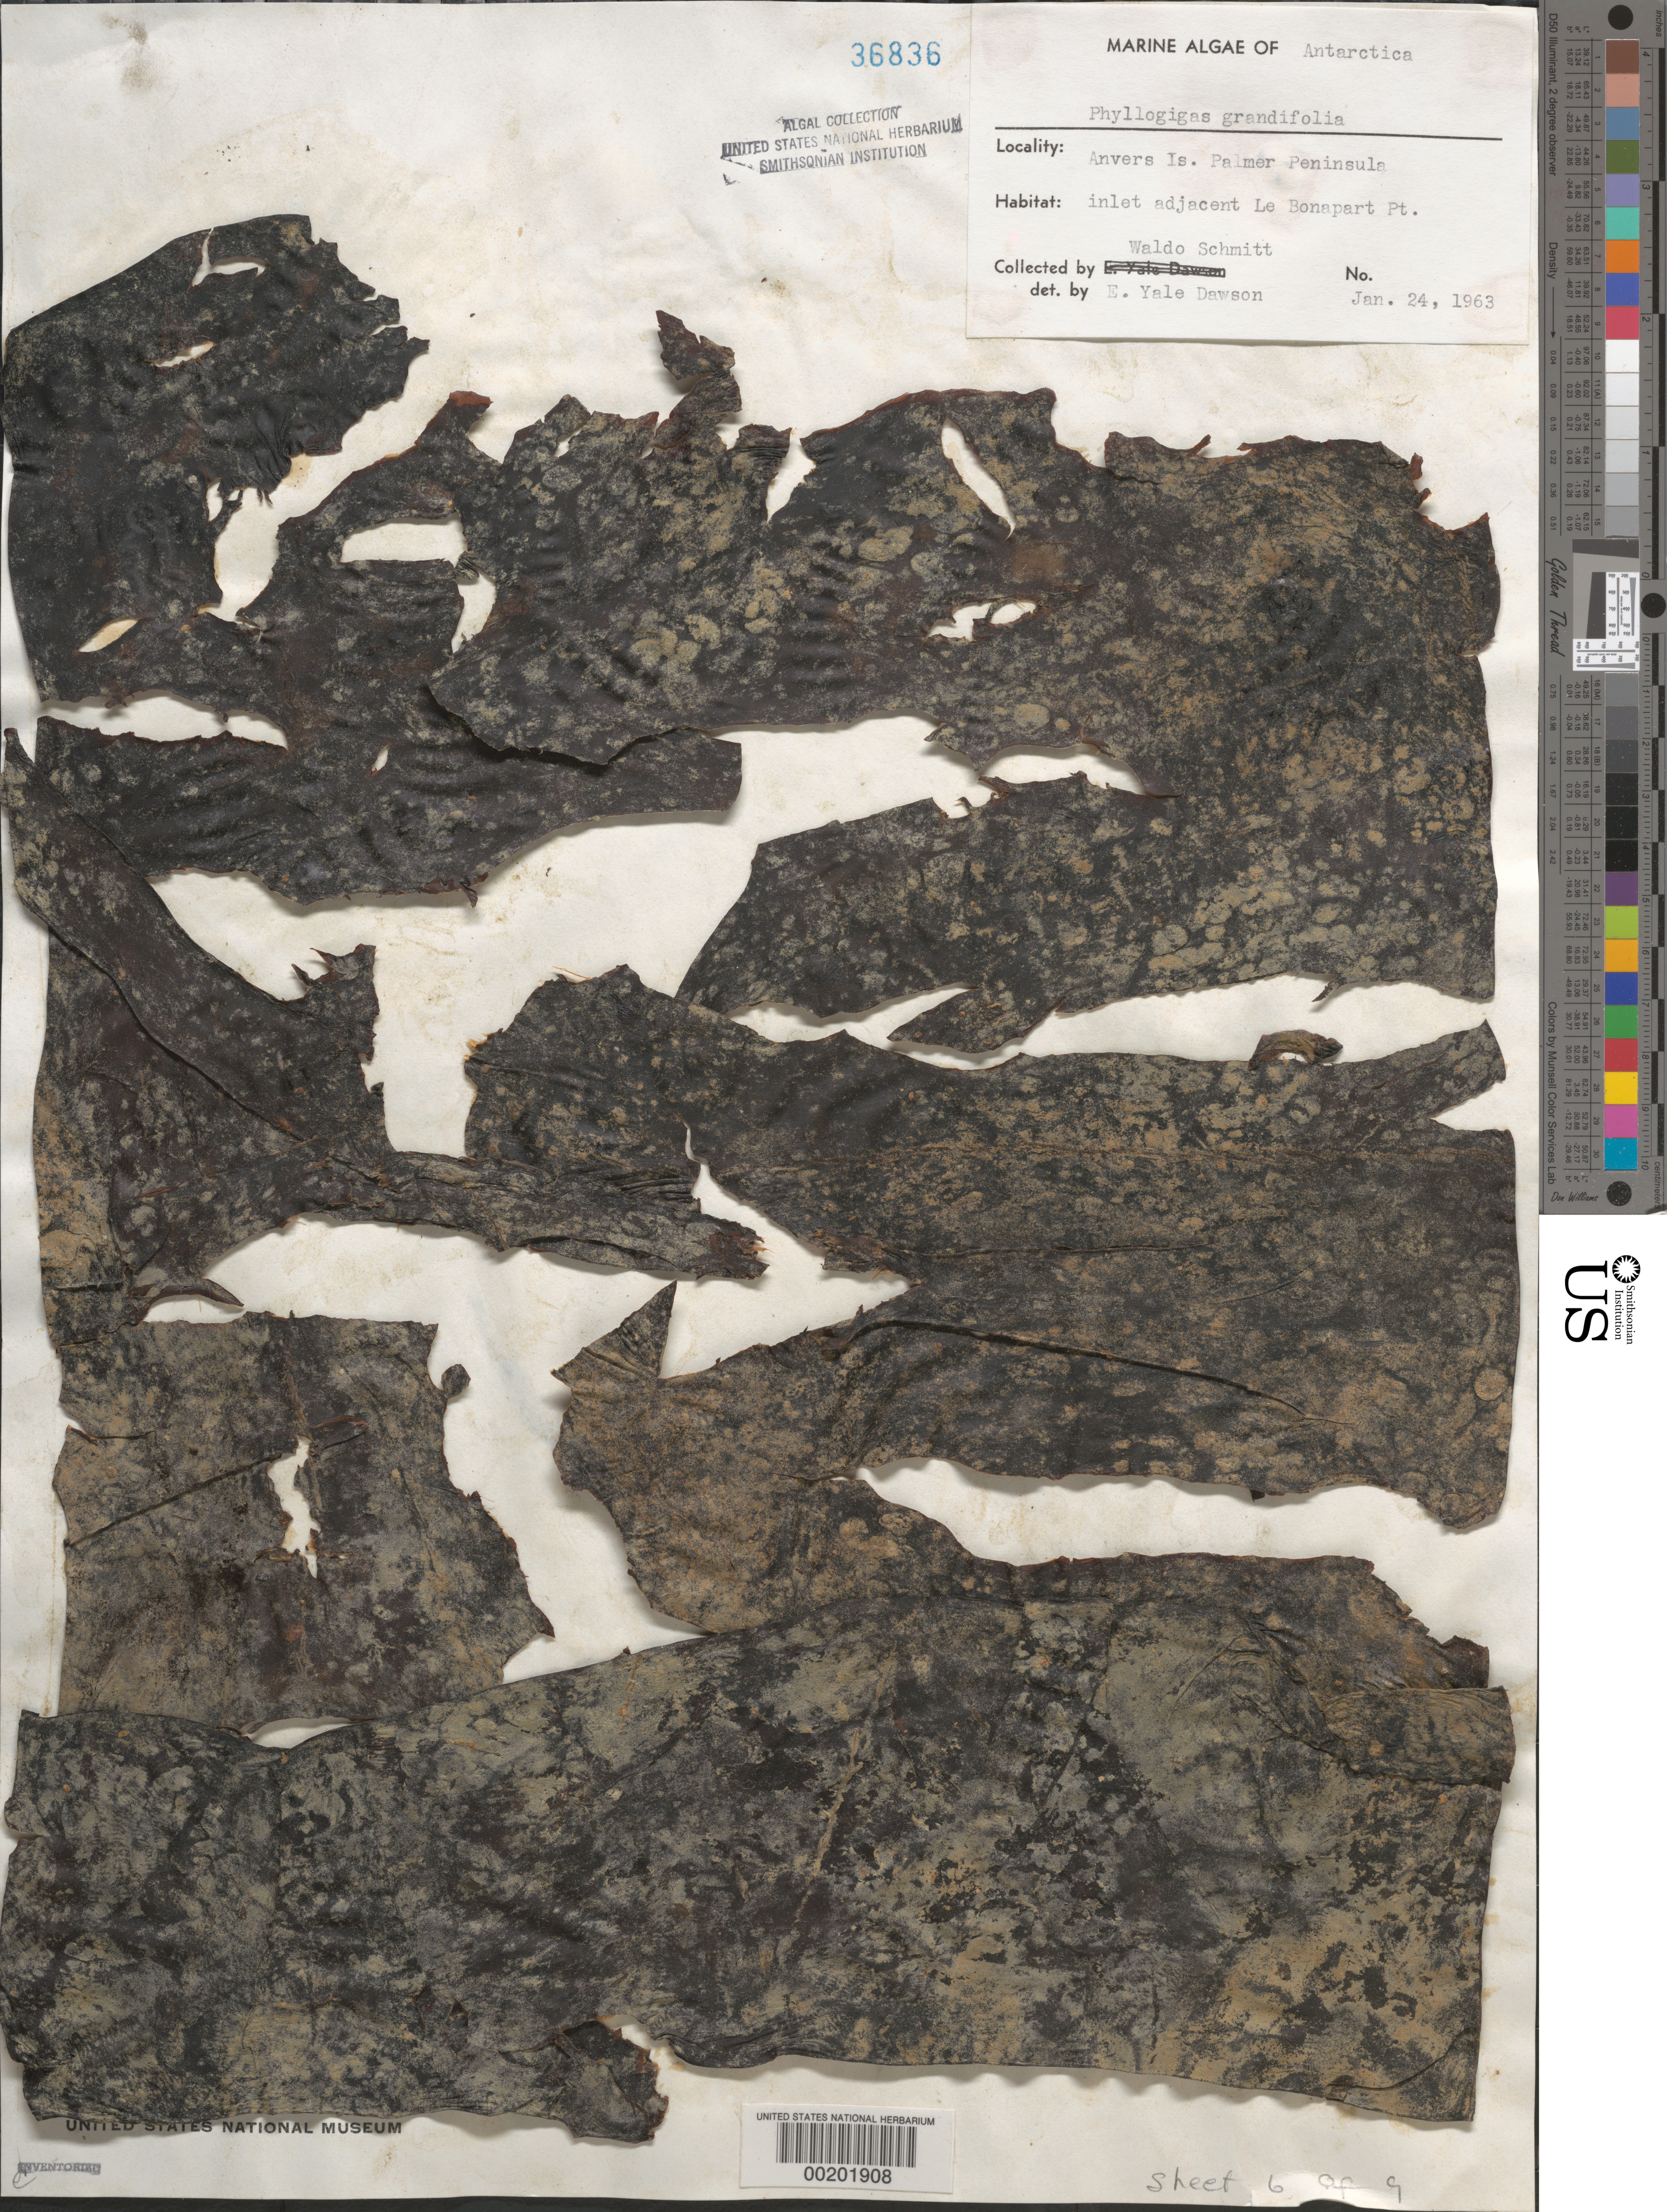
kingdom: Chromista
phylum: Ochrophyta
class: Phaeophyceae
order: Desmarestiales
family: Desmarestiaceae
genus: Himantothallus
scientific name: Himantothallus grandifolius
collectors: W. L. Schmitt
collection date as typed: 24 Jan 1963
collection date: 1963-01-24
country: Antarctica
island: Anvers Island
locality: Inlet adjacent to Le Bonaparte Point, Antarctic Peninsula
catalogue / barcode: US 36836